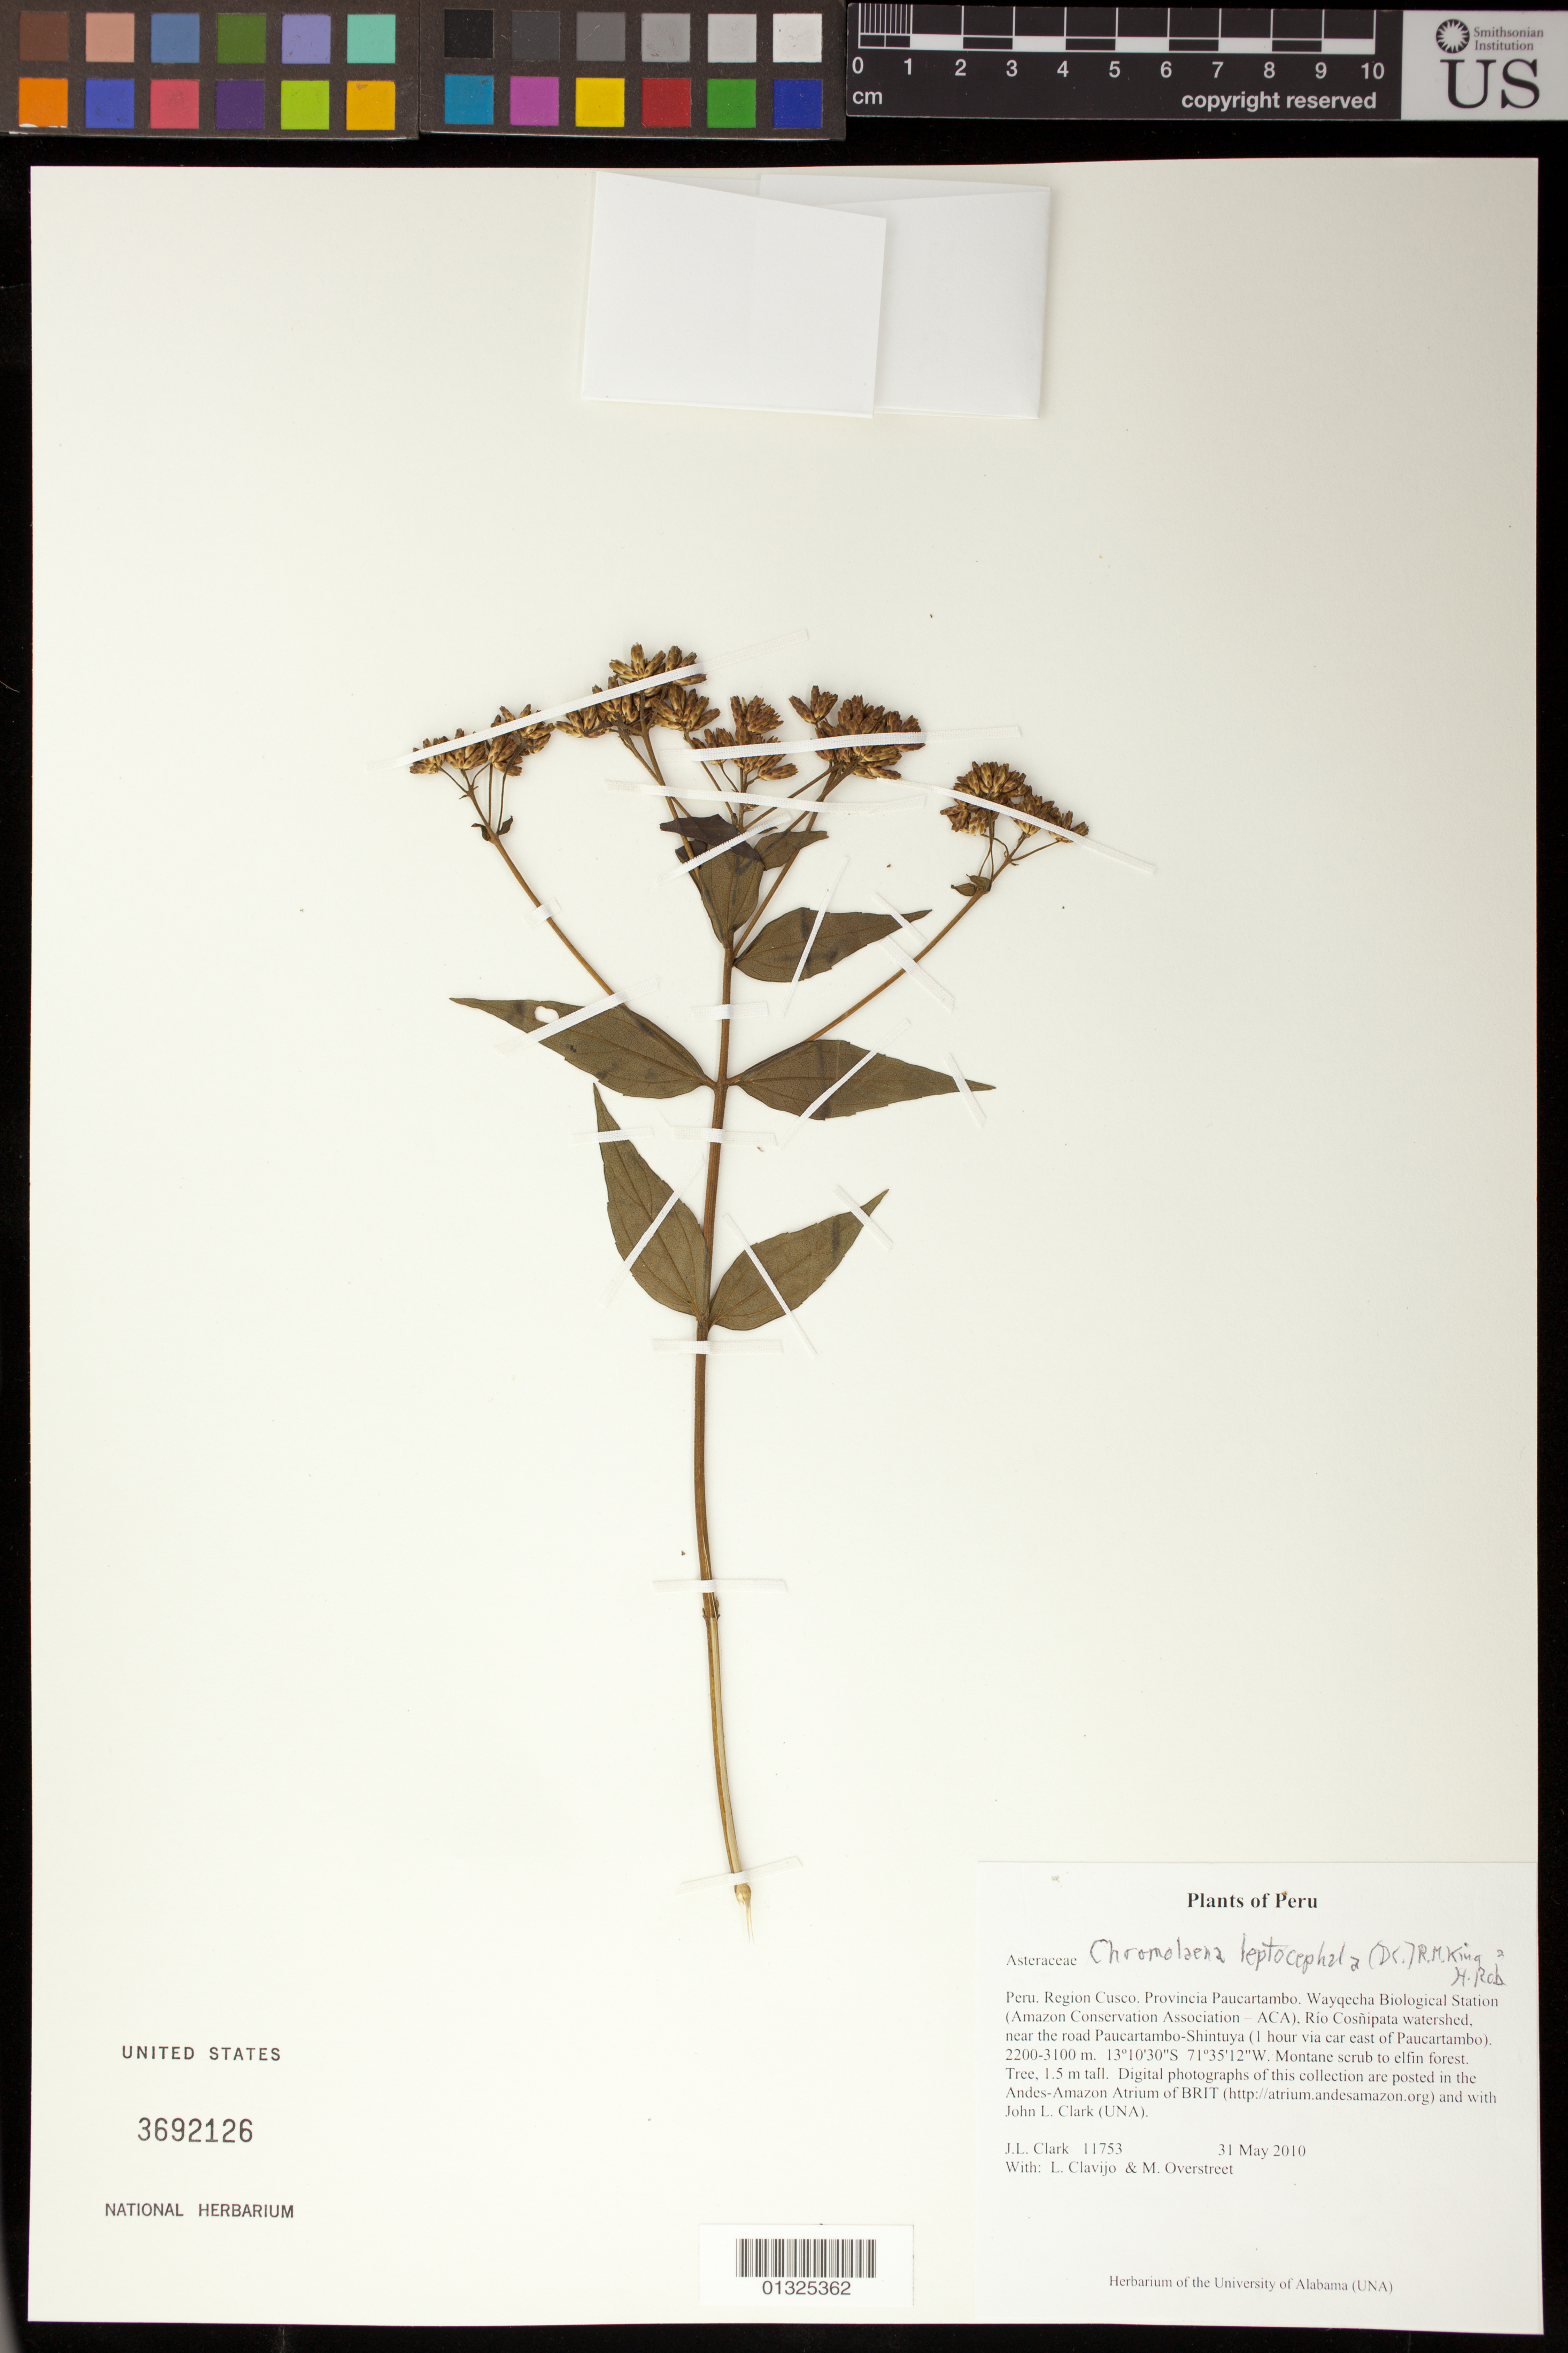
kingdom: Plantae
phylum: Tracheophyta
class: Magnoliopsida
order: Asterales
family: Asteraceae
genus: Chromolaena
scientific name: Chromolaena leptocephala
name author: (DC.) R.M. King & H. Rob.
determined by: Robinson, Harold E., (US)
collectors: J. L. Clark, L. Clavijo & M. Overstreet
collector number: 11753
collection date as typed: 31 May 2010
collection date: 2010-05-31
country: Peru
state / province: Cusco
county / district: Paucartambo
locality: Wayqecha Biological Station (Amazon Conservation Association - ACA), Rio Cosnipata watershed, near the road Paucartambo-Shintuya (1 hr via car E of Paucartambo)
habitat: Montane scrub to elfin forest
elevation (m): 2200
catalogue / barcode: US 3692126